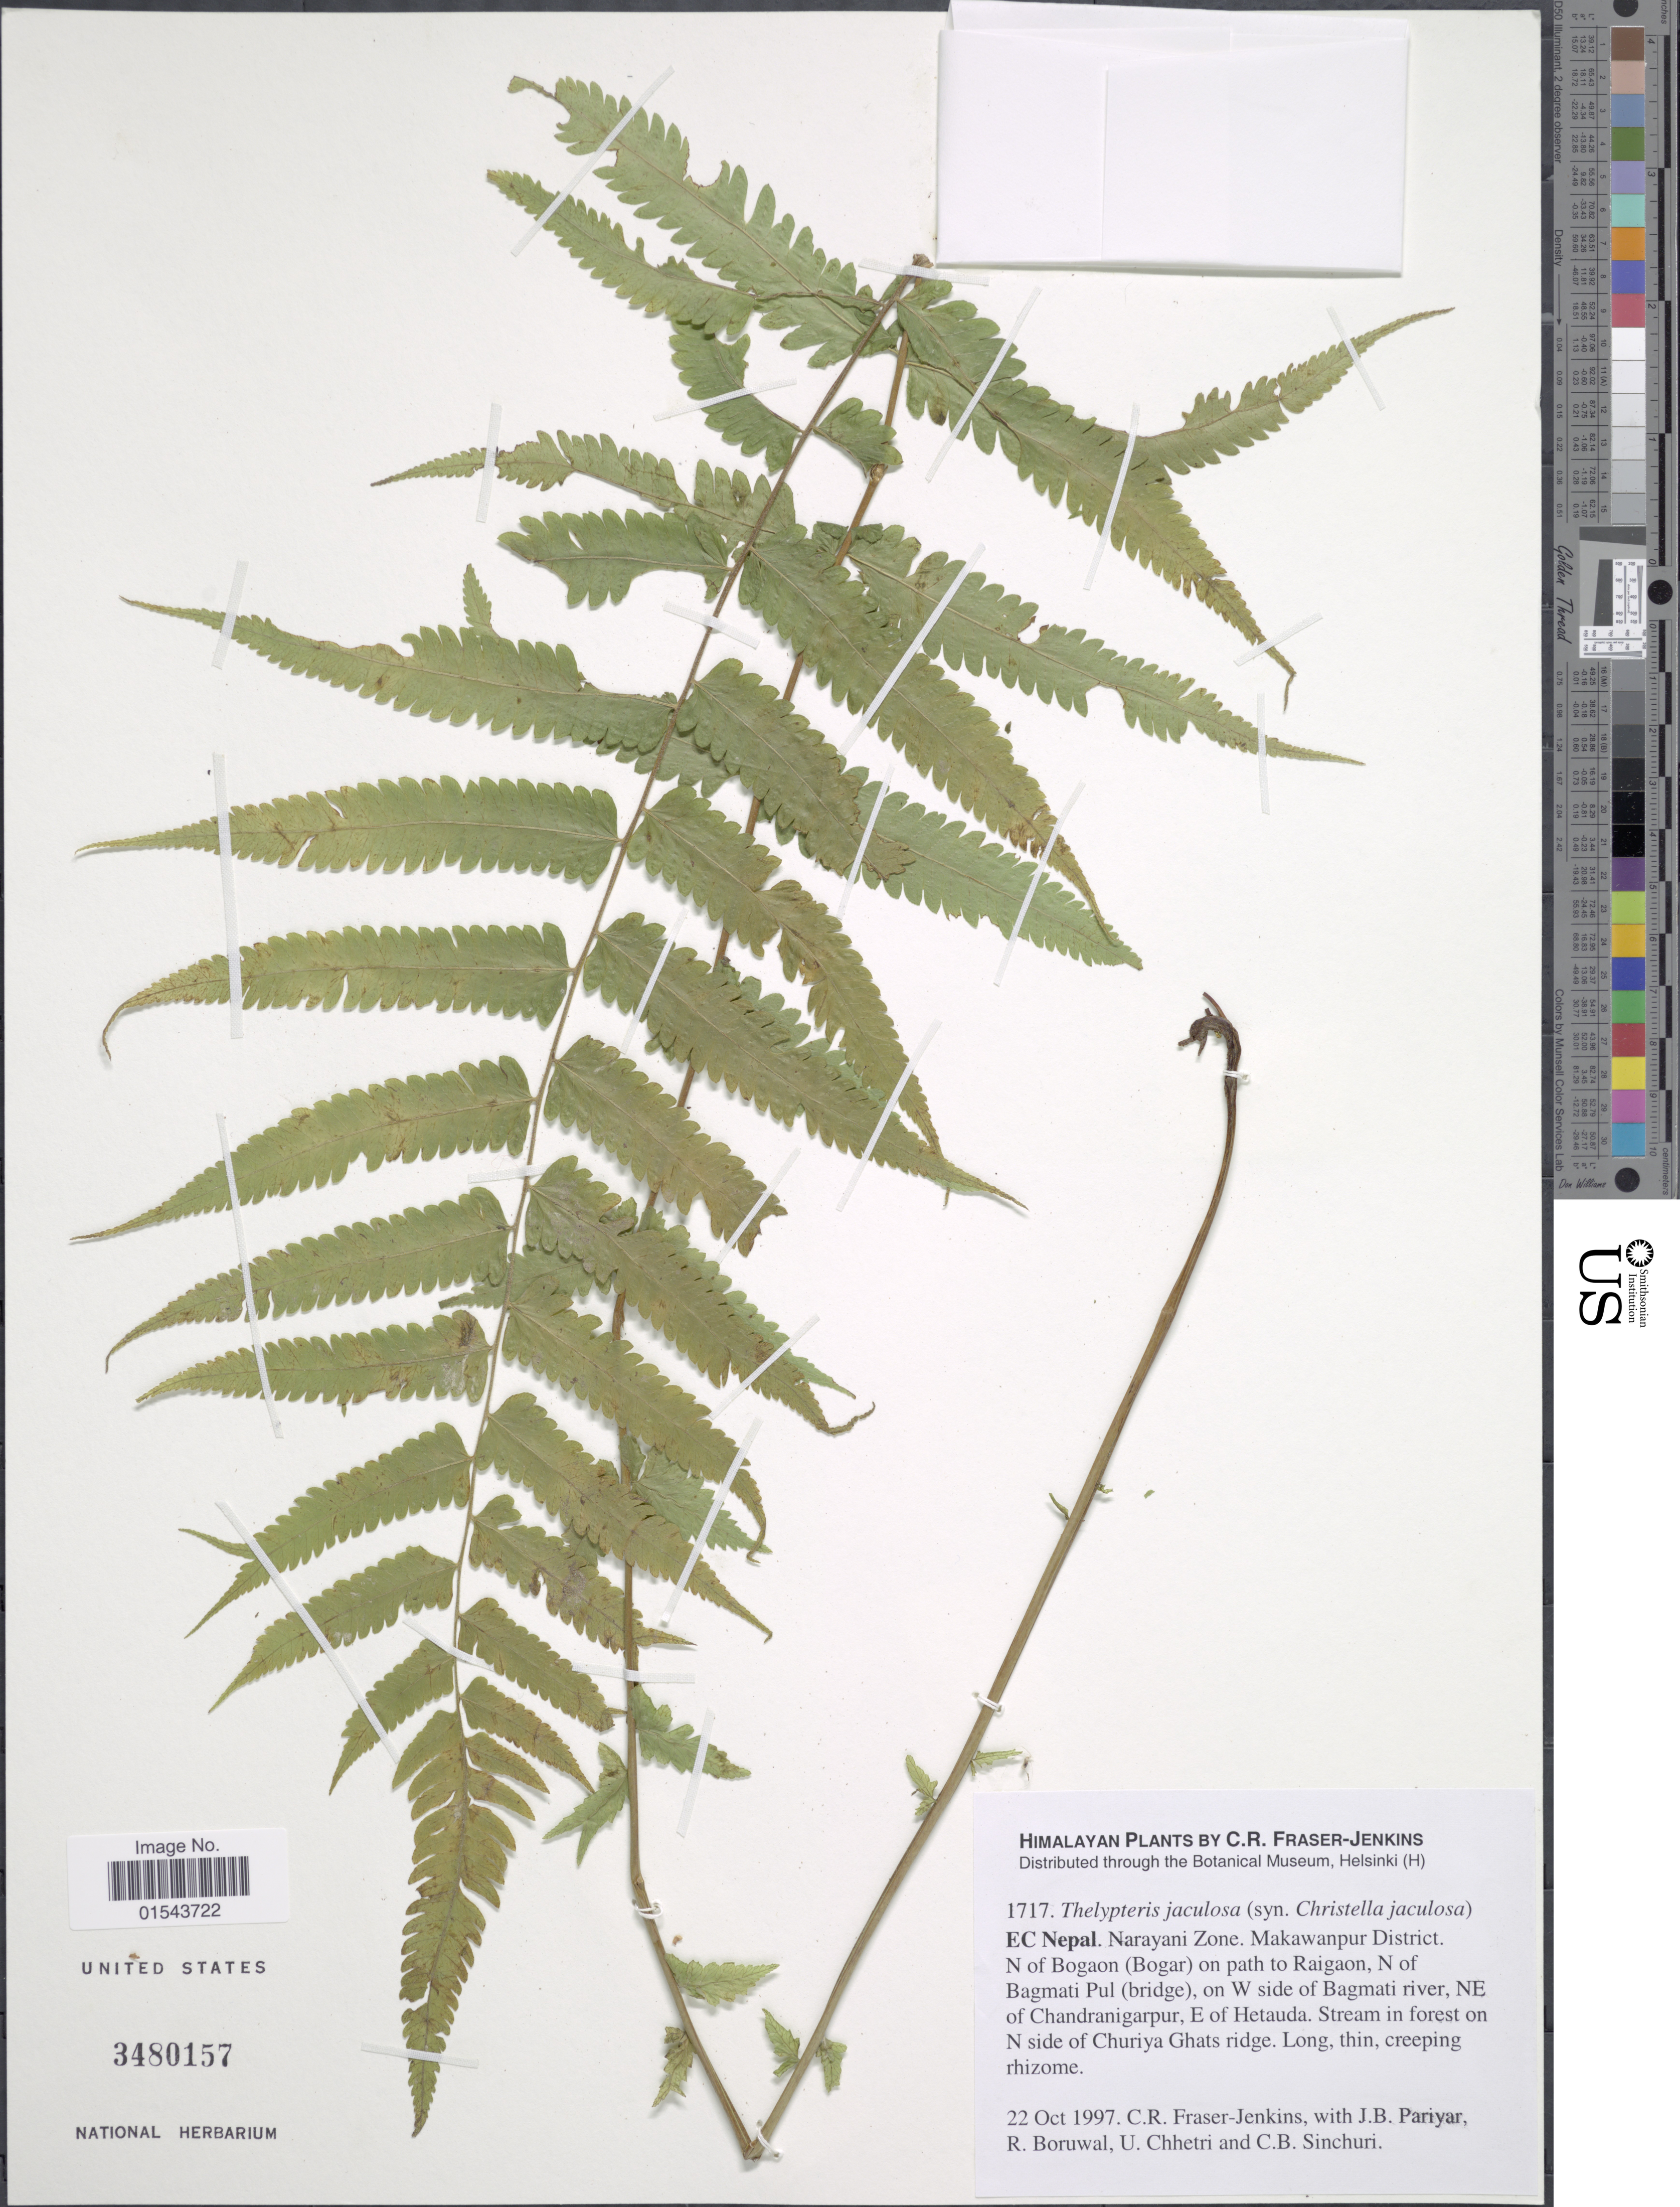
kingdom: Plantae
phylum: Tracheophyta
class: Polypodiopsida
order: Polypodiales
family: Thelypteridaceae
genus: Christella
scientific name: Christella jaculosa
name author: (Christ) Holttum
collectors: C. R. Fraser-Jenkins, J. Pariyar, R. Boruwal, U. Chhetri & C. Sinchuri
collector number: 1717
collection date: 1997-10-22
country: Nepal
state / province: Narayani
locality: Himalaya, EC Nepal. Narayani Zone. Makawanpur District. N of Bogaon (Bogar) on path to Raigaon, KN of Bagmati Pul (bridge), on W of side of Bagmati river, NE of Chandranigarpur, E of Hetauda. Stream forest on N side of Churiya Ghats ridge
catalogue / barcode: US 3480157